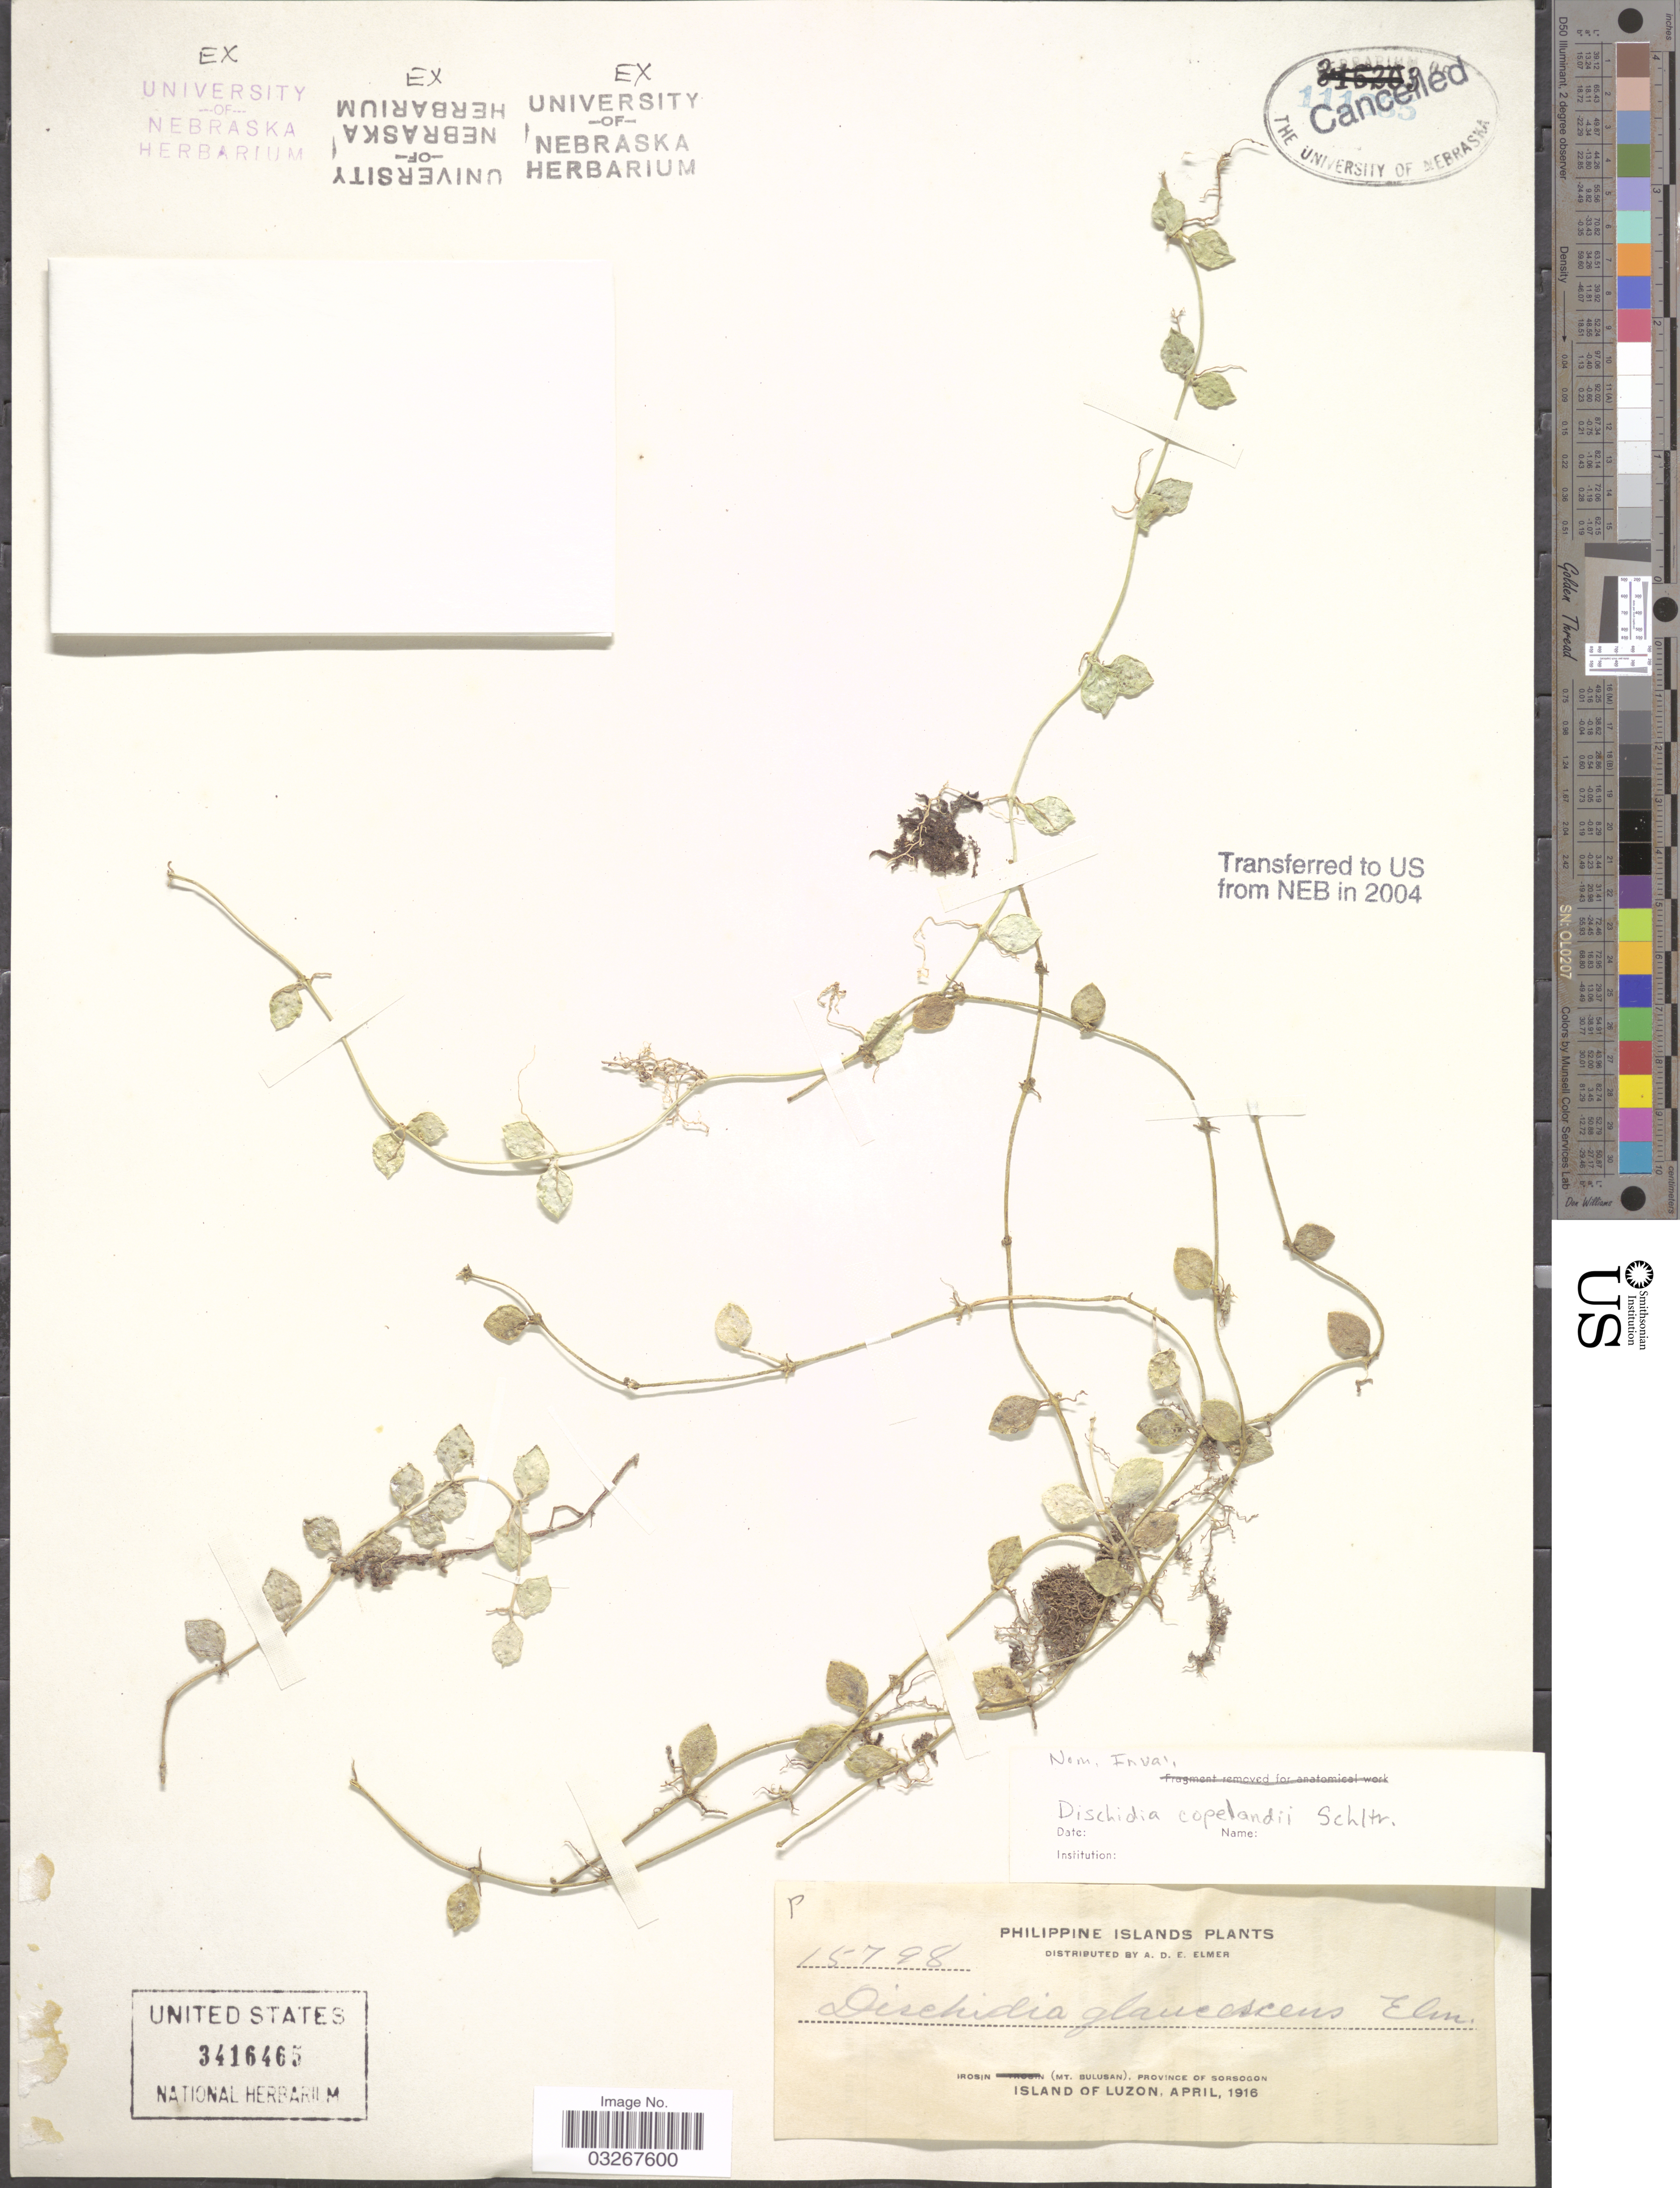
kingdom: Plantae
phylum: Tracheophyta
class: Magnoliopsida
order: Gentianales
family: Apocynaceae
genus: Dischidia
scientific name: Dischidia copelandii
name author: Schltr.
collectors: A. D. E. Elmer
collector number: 15798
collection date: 1916-04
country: Philippines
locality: Irosin (Mt. Bulusan), Province of Sorsogon, Island of Luzon.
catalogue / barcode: US 3416465